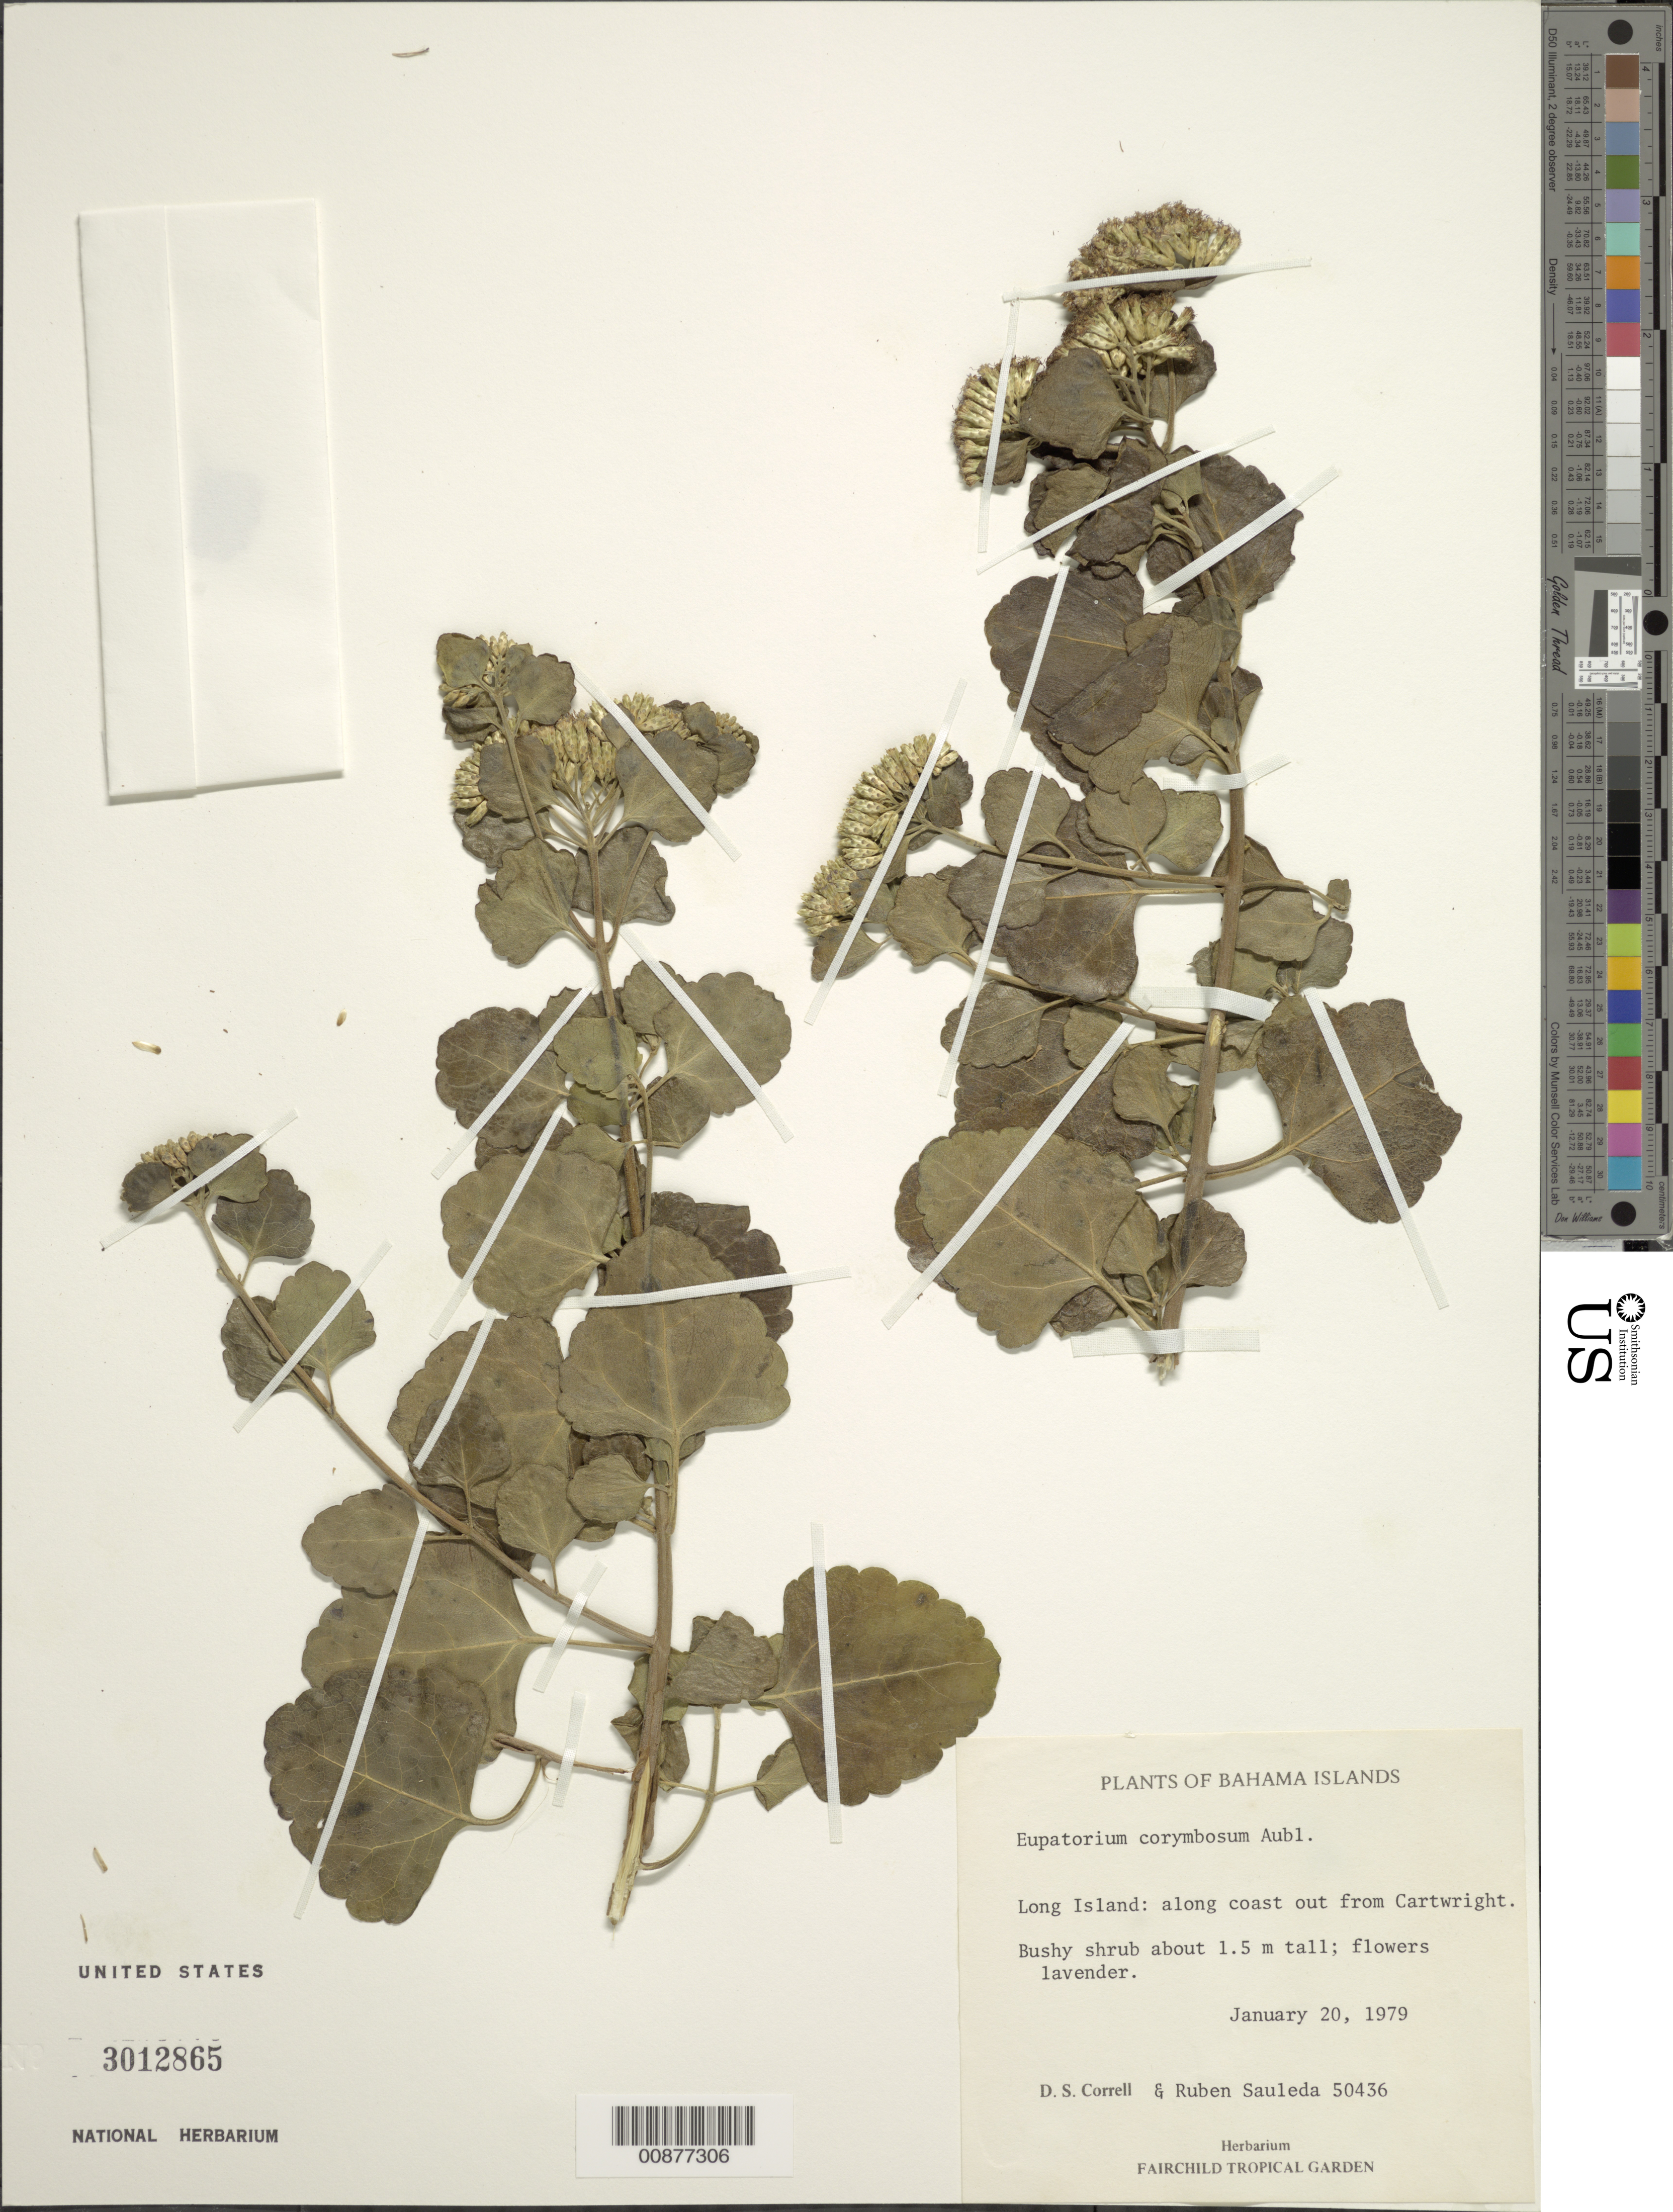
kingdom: Plantae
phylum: Tracheophyta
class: Magnoliopsida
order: Asterales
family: Asteraceae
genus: Chromolaena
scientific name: Chromolaena corymbosa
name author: (Aubl.) R.M. King & H. Rob.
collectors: D. S. Correll & R. Sauleda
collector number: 50436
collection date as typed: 20 Jan 1979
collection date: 1979-01-20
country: Bahamas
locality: Long Island: along coast, out from Cartwright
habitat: Along coast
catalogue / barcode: US 3012865